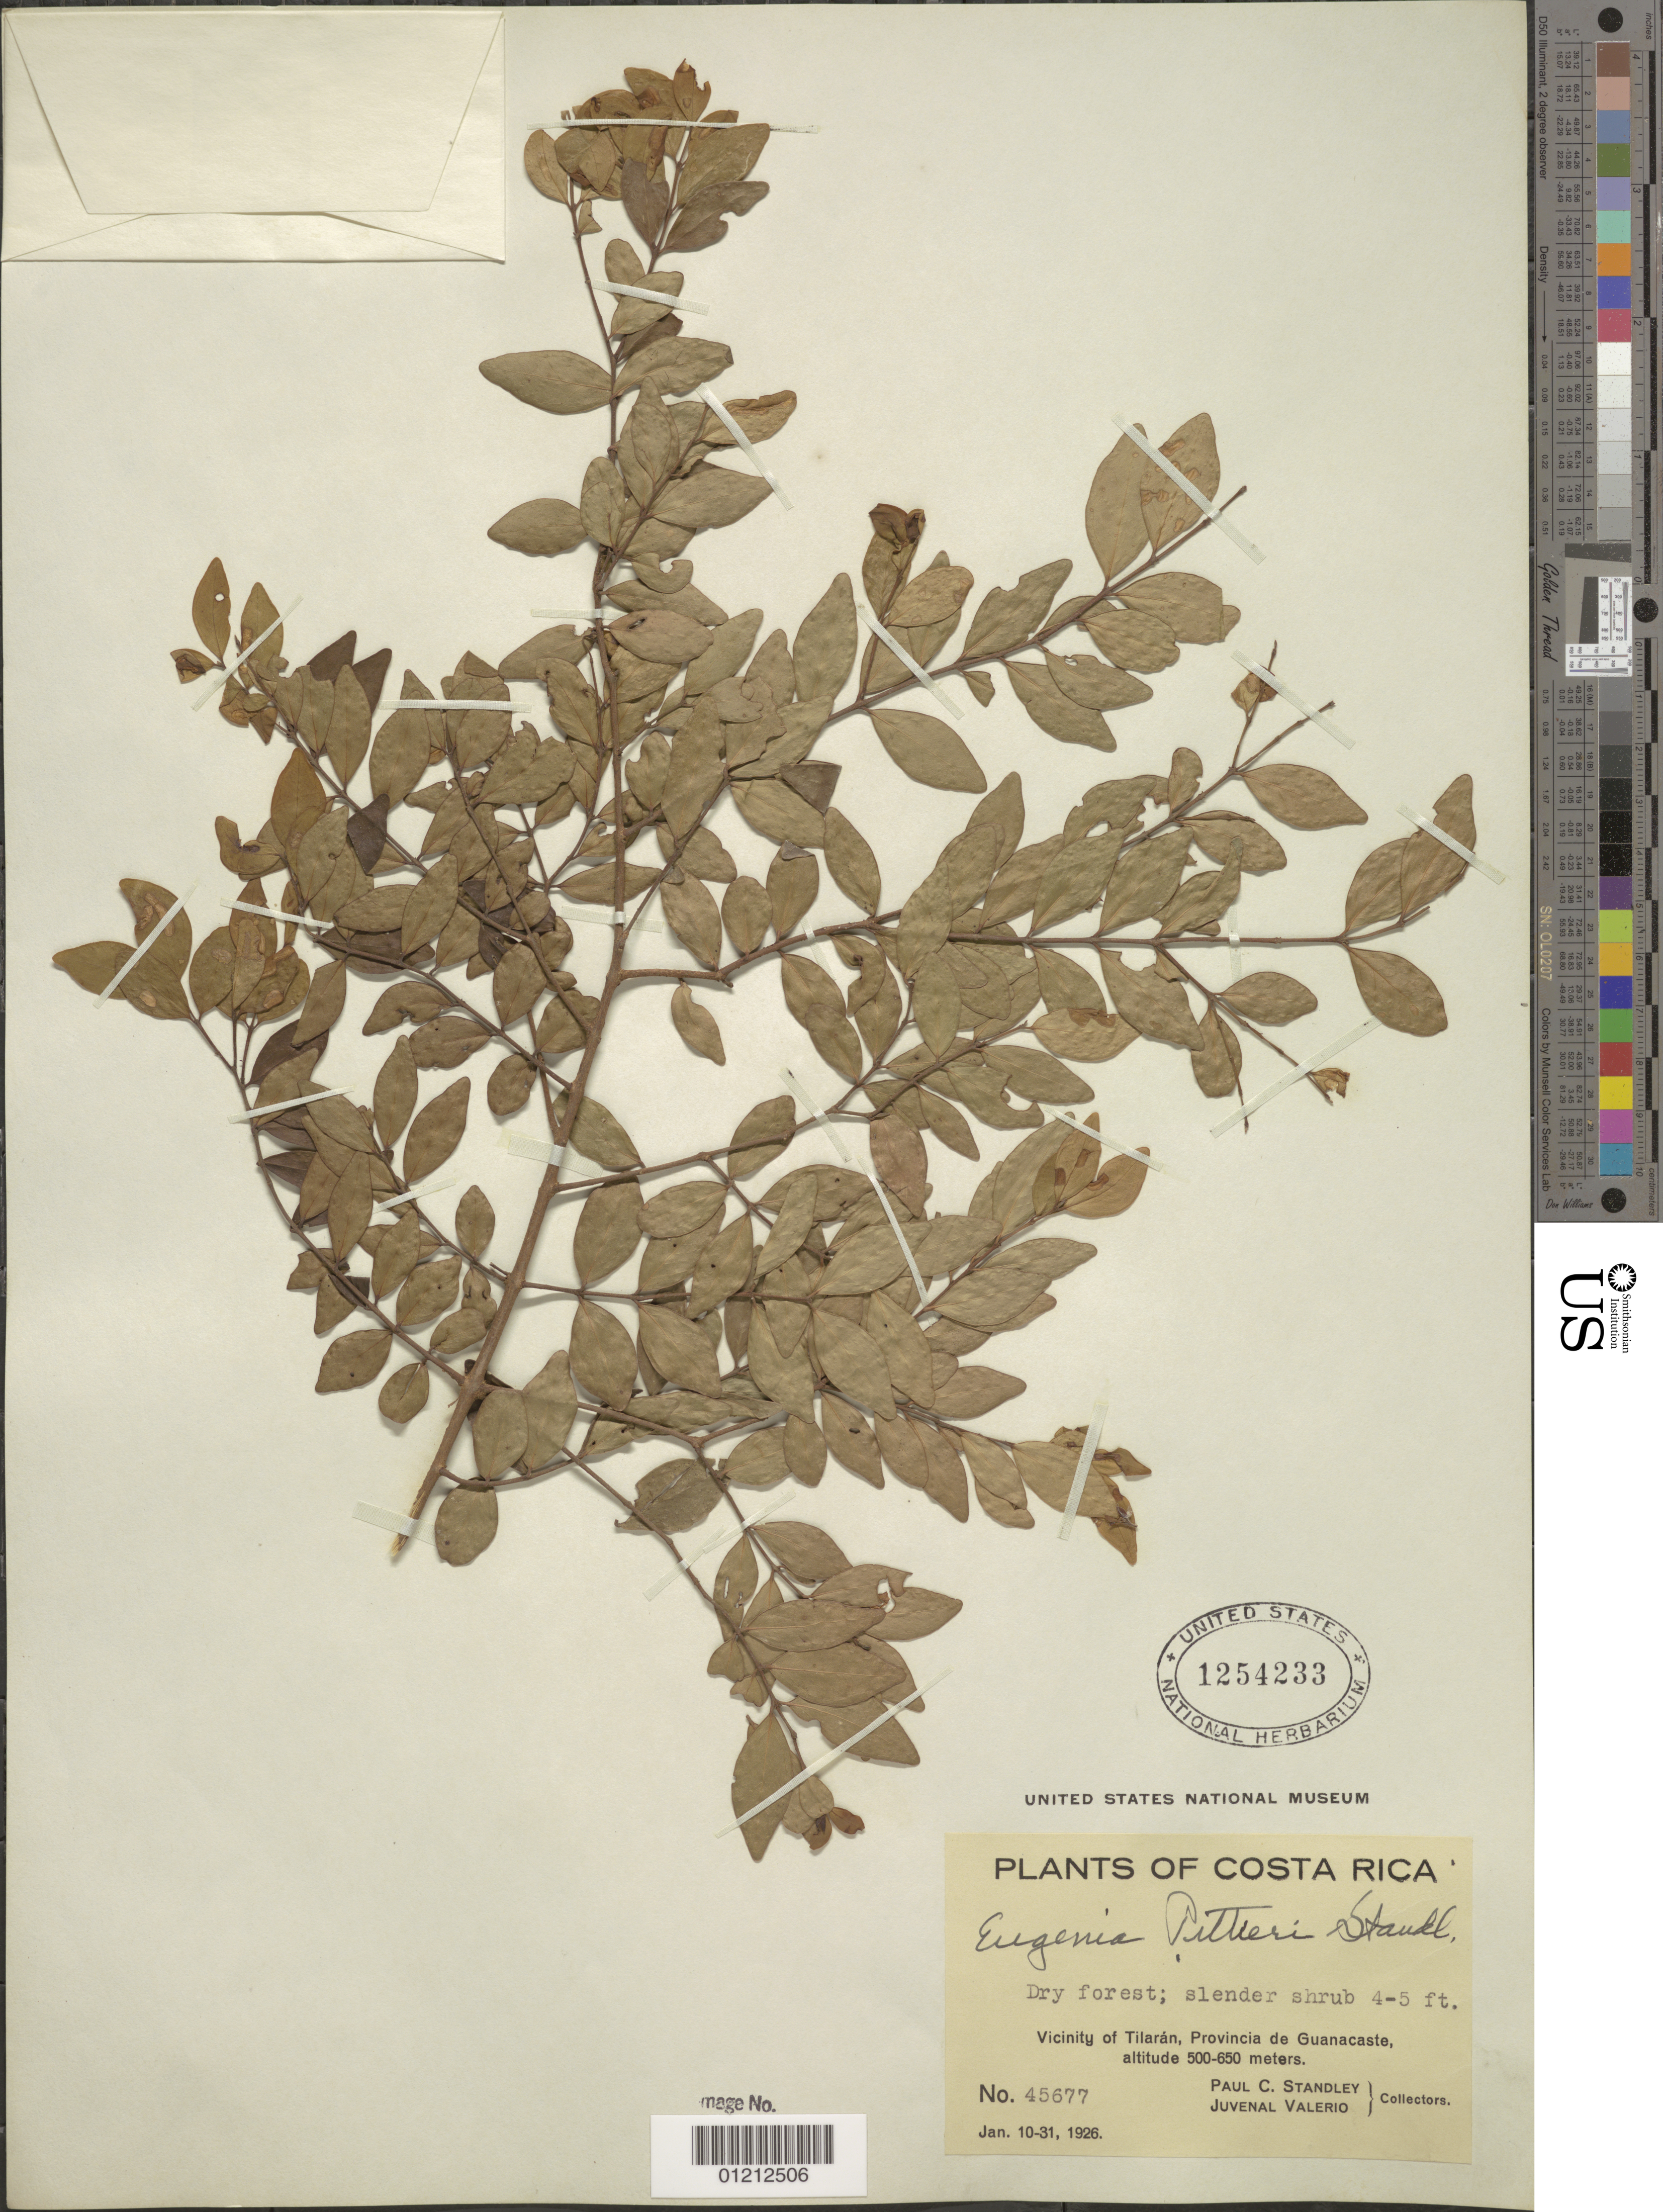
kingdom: Plantae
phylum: Tracheophyta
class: Magnoliopsida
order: Myrtales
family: Myrtaceae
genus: Eugenia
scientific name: Eugenia pittieri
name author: Standl.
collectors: P. C. Standley & J. Valerio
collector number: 45677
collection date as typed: Jan. 10-31, 1926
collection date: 1926-01-10/1926-01-31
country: Costa Rica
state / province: Guanacaste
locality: Vicinity of Tilarán, Provincia de Guanacaste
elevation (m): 500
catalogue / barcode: US 1254233